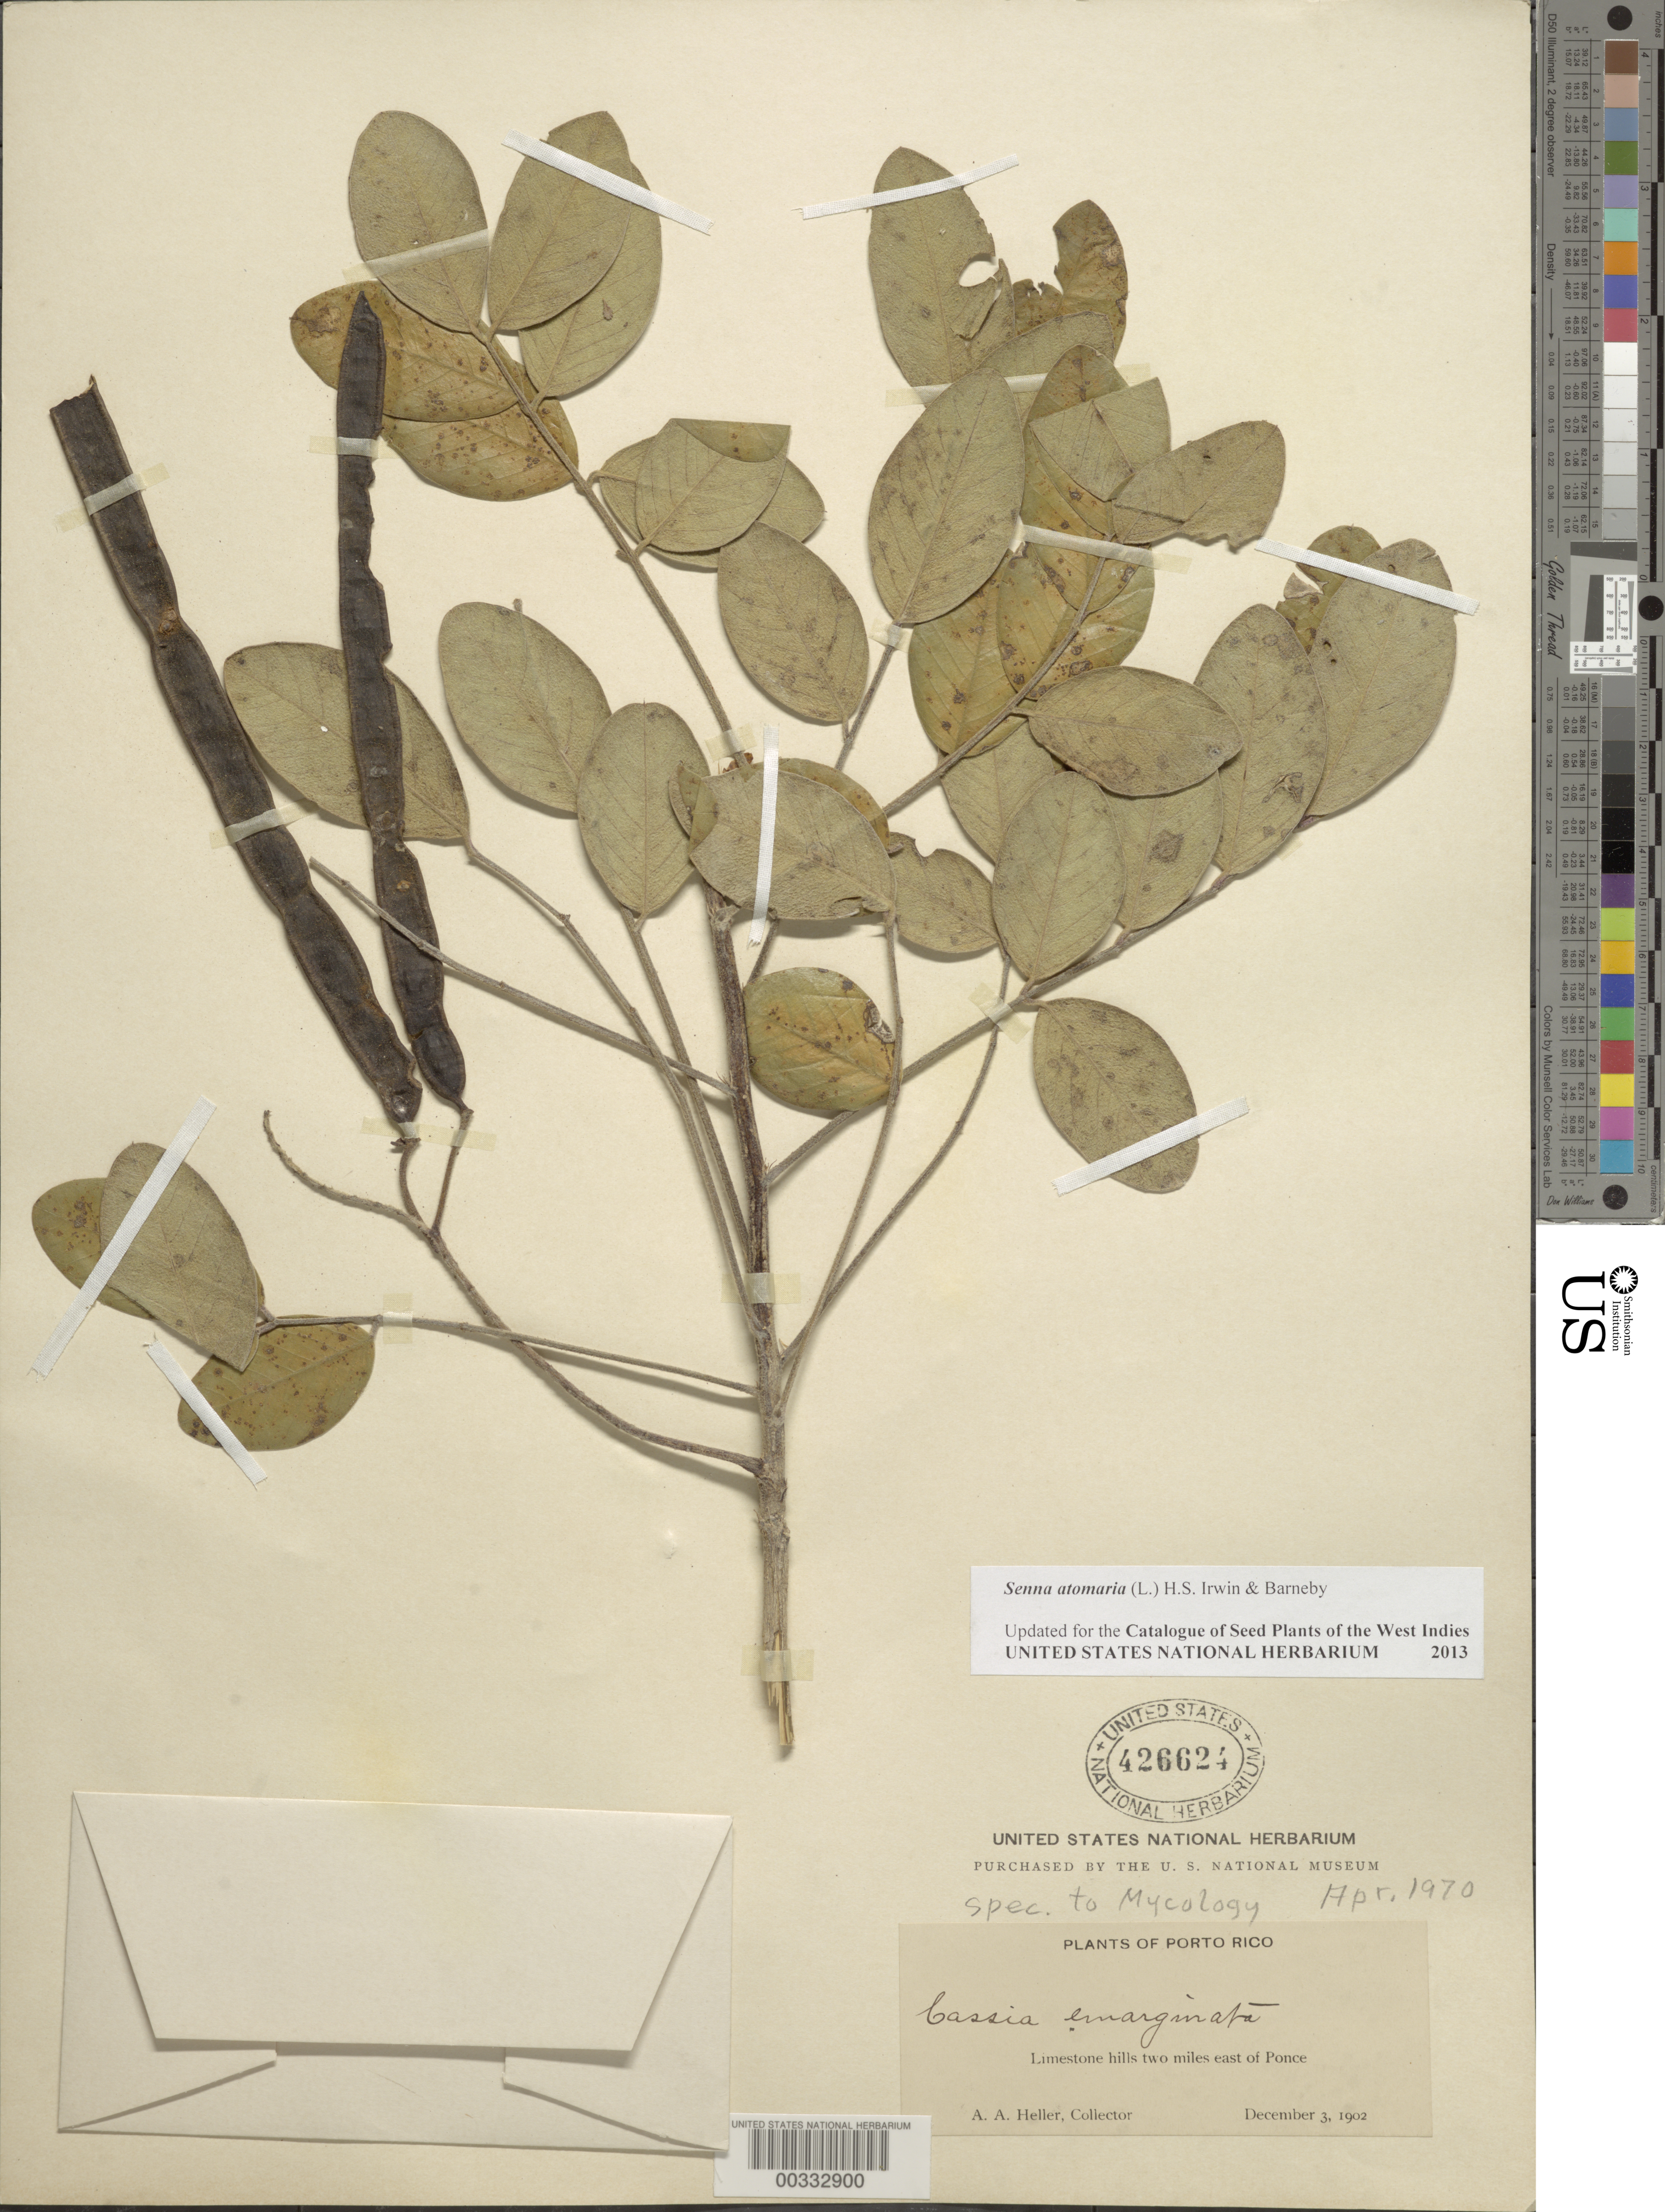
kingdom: Plantae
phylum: Tracheophyta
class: Magnoliopsida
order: Fabales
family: Fabaceae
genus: Senna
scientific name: Senna atomaria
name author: (L.) H.S. Irwin & Barneby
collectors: A. A. Heller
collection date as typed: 03 Dec 1902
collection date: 1902-12-03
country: Puerto Rico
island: Greater Antilles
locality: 2 mi e of ponce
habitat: Limestone hills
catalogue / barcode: US 426624